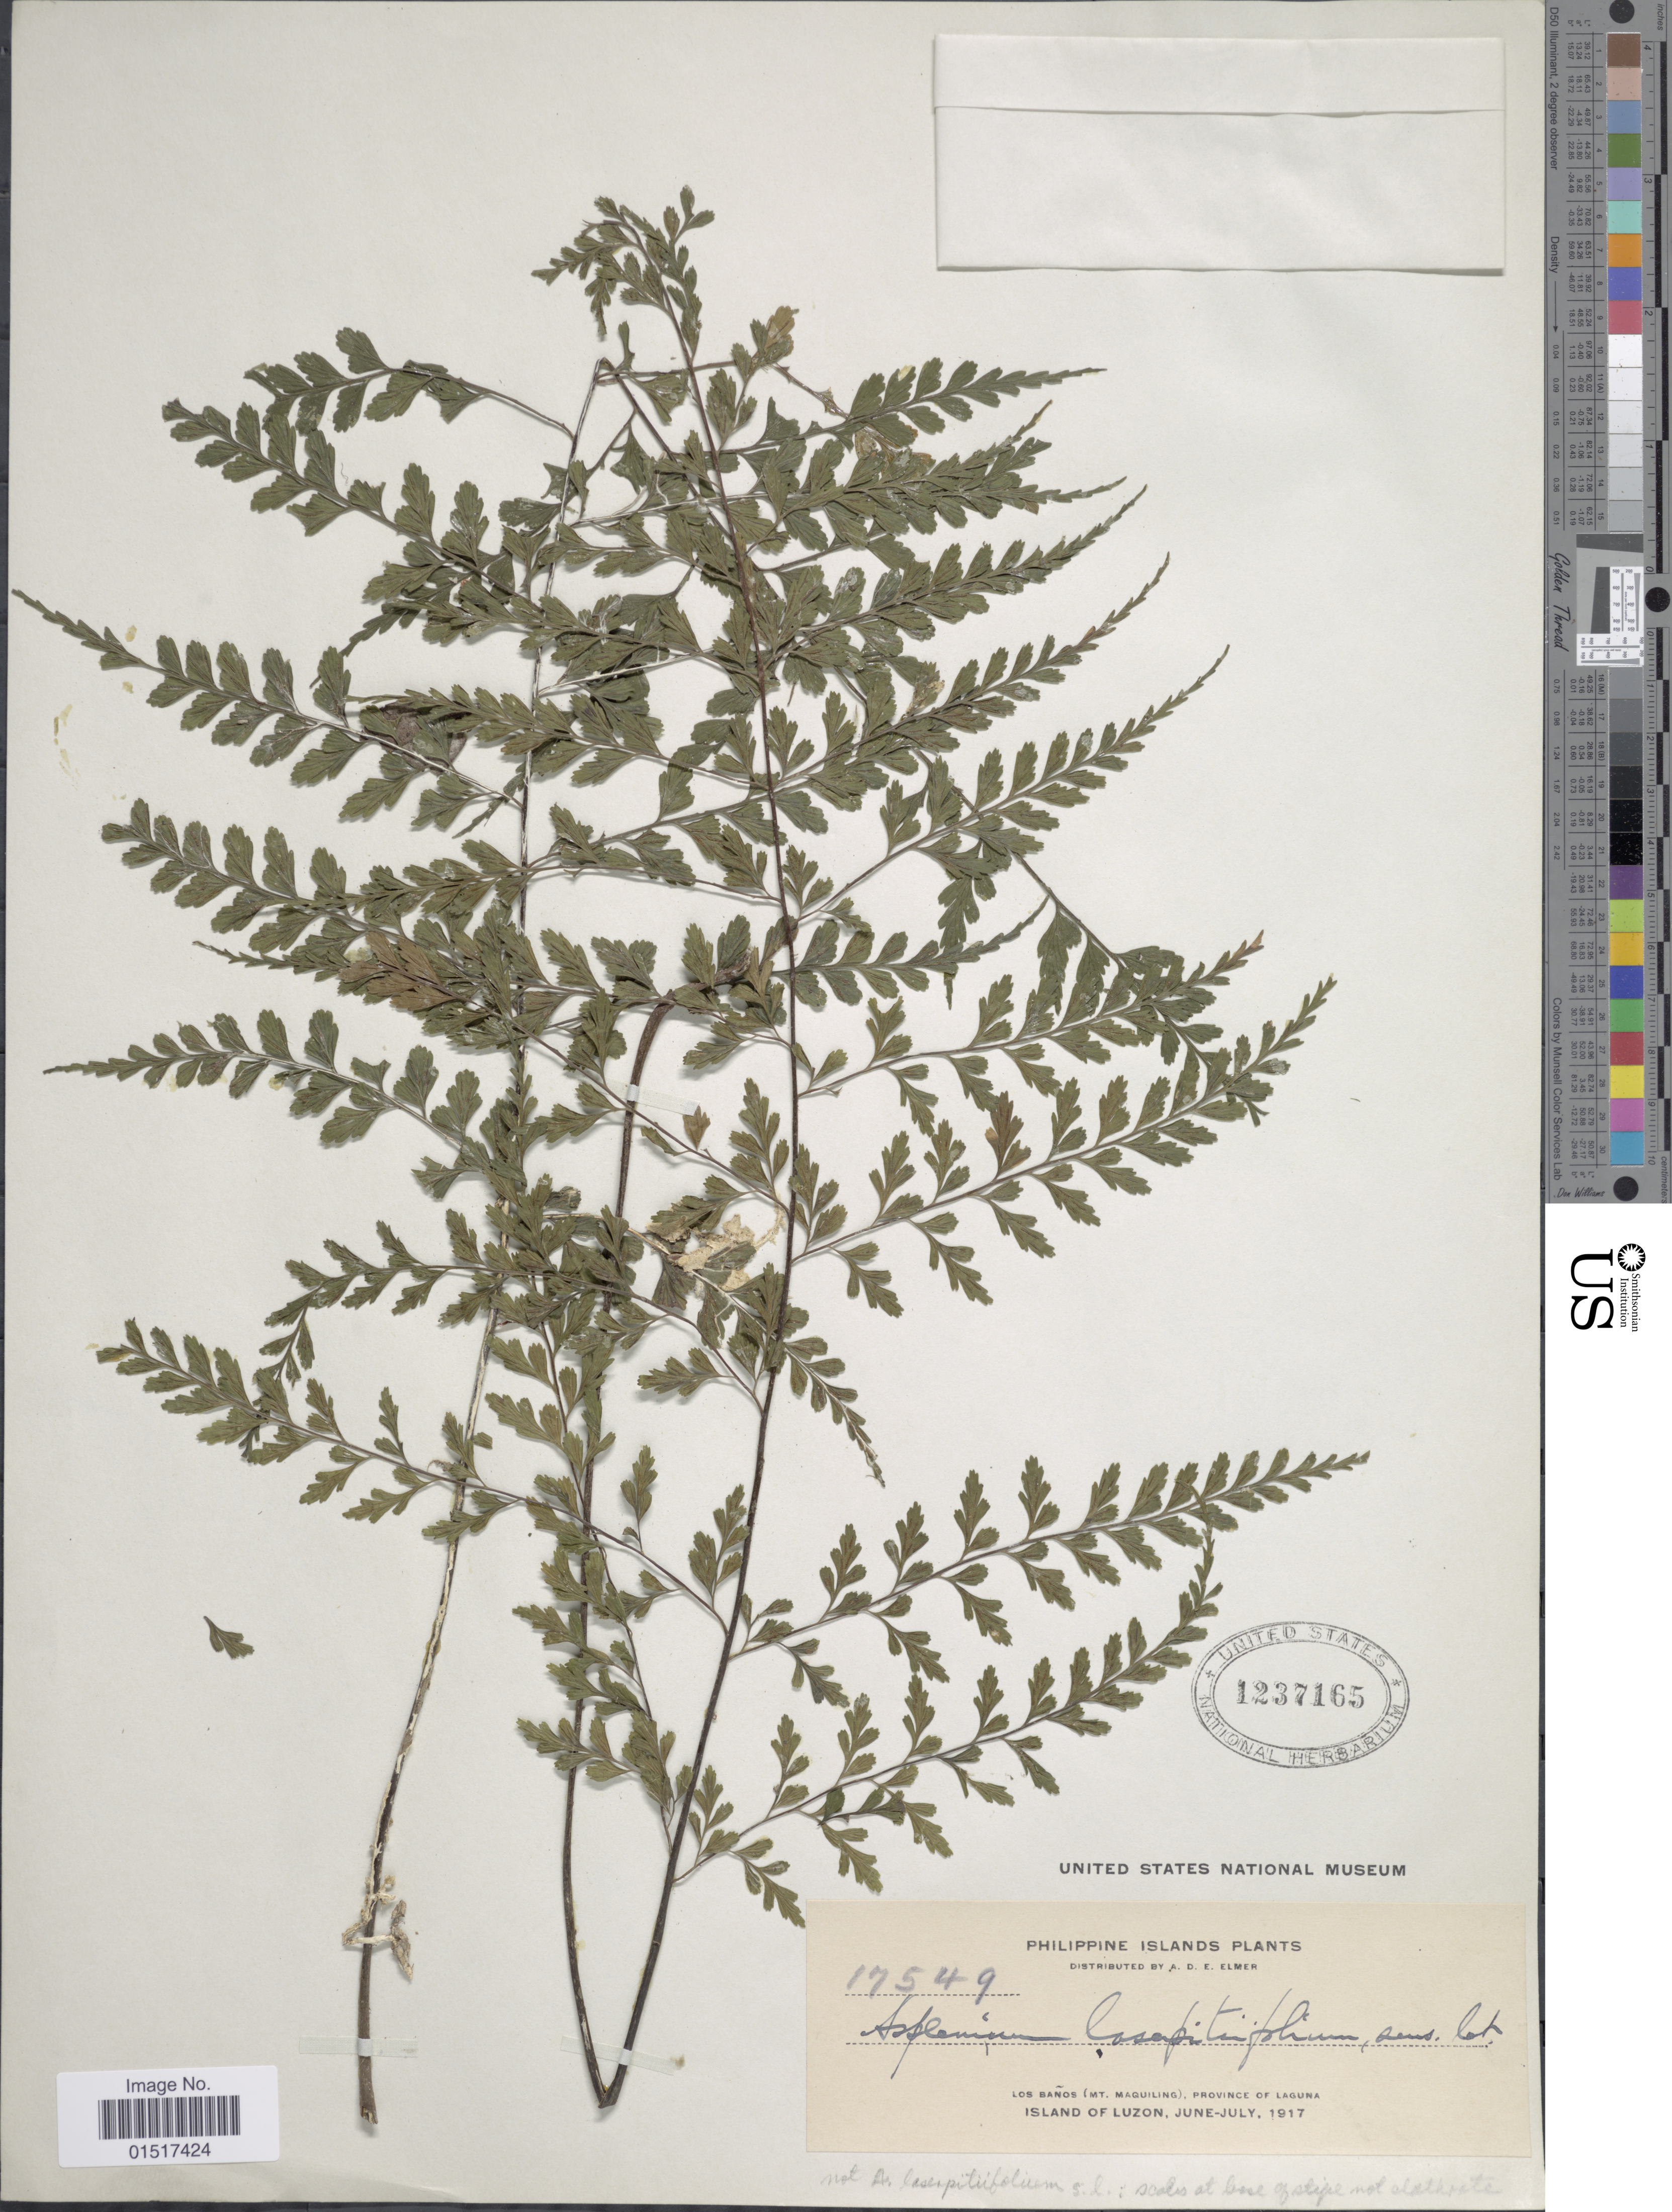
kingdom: Plantae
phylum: Tracheophyta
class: Polypodiopsida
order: Polypodiales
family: Aspleniaceae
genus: Asplenium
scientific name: Asplenium sp.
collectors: A. D. E. Elmer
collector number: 17549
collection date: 1917-06/1917-07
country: Philippines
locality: Los Baños (Mt. Maquiling), Province of Laguna. Island of Luzon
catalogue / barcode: US 1237165